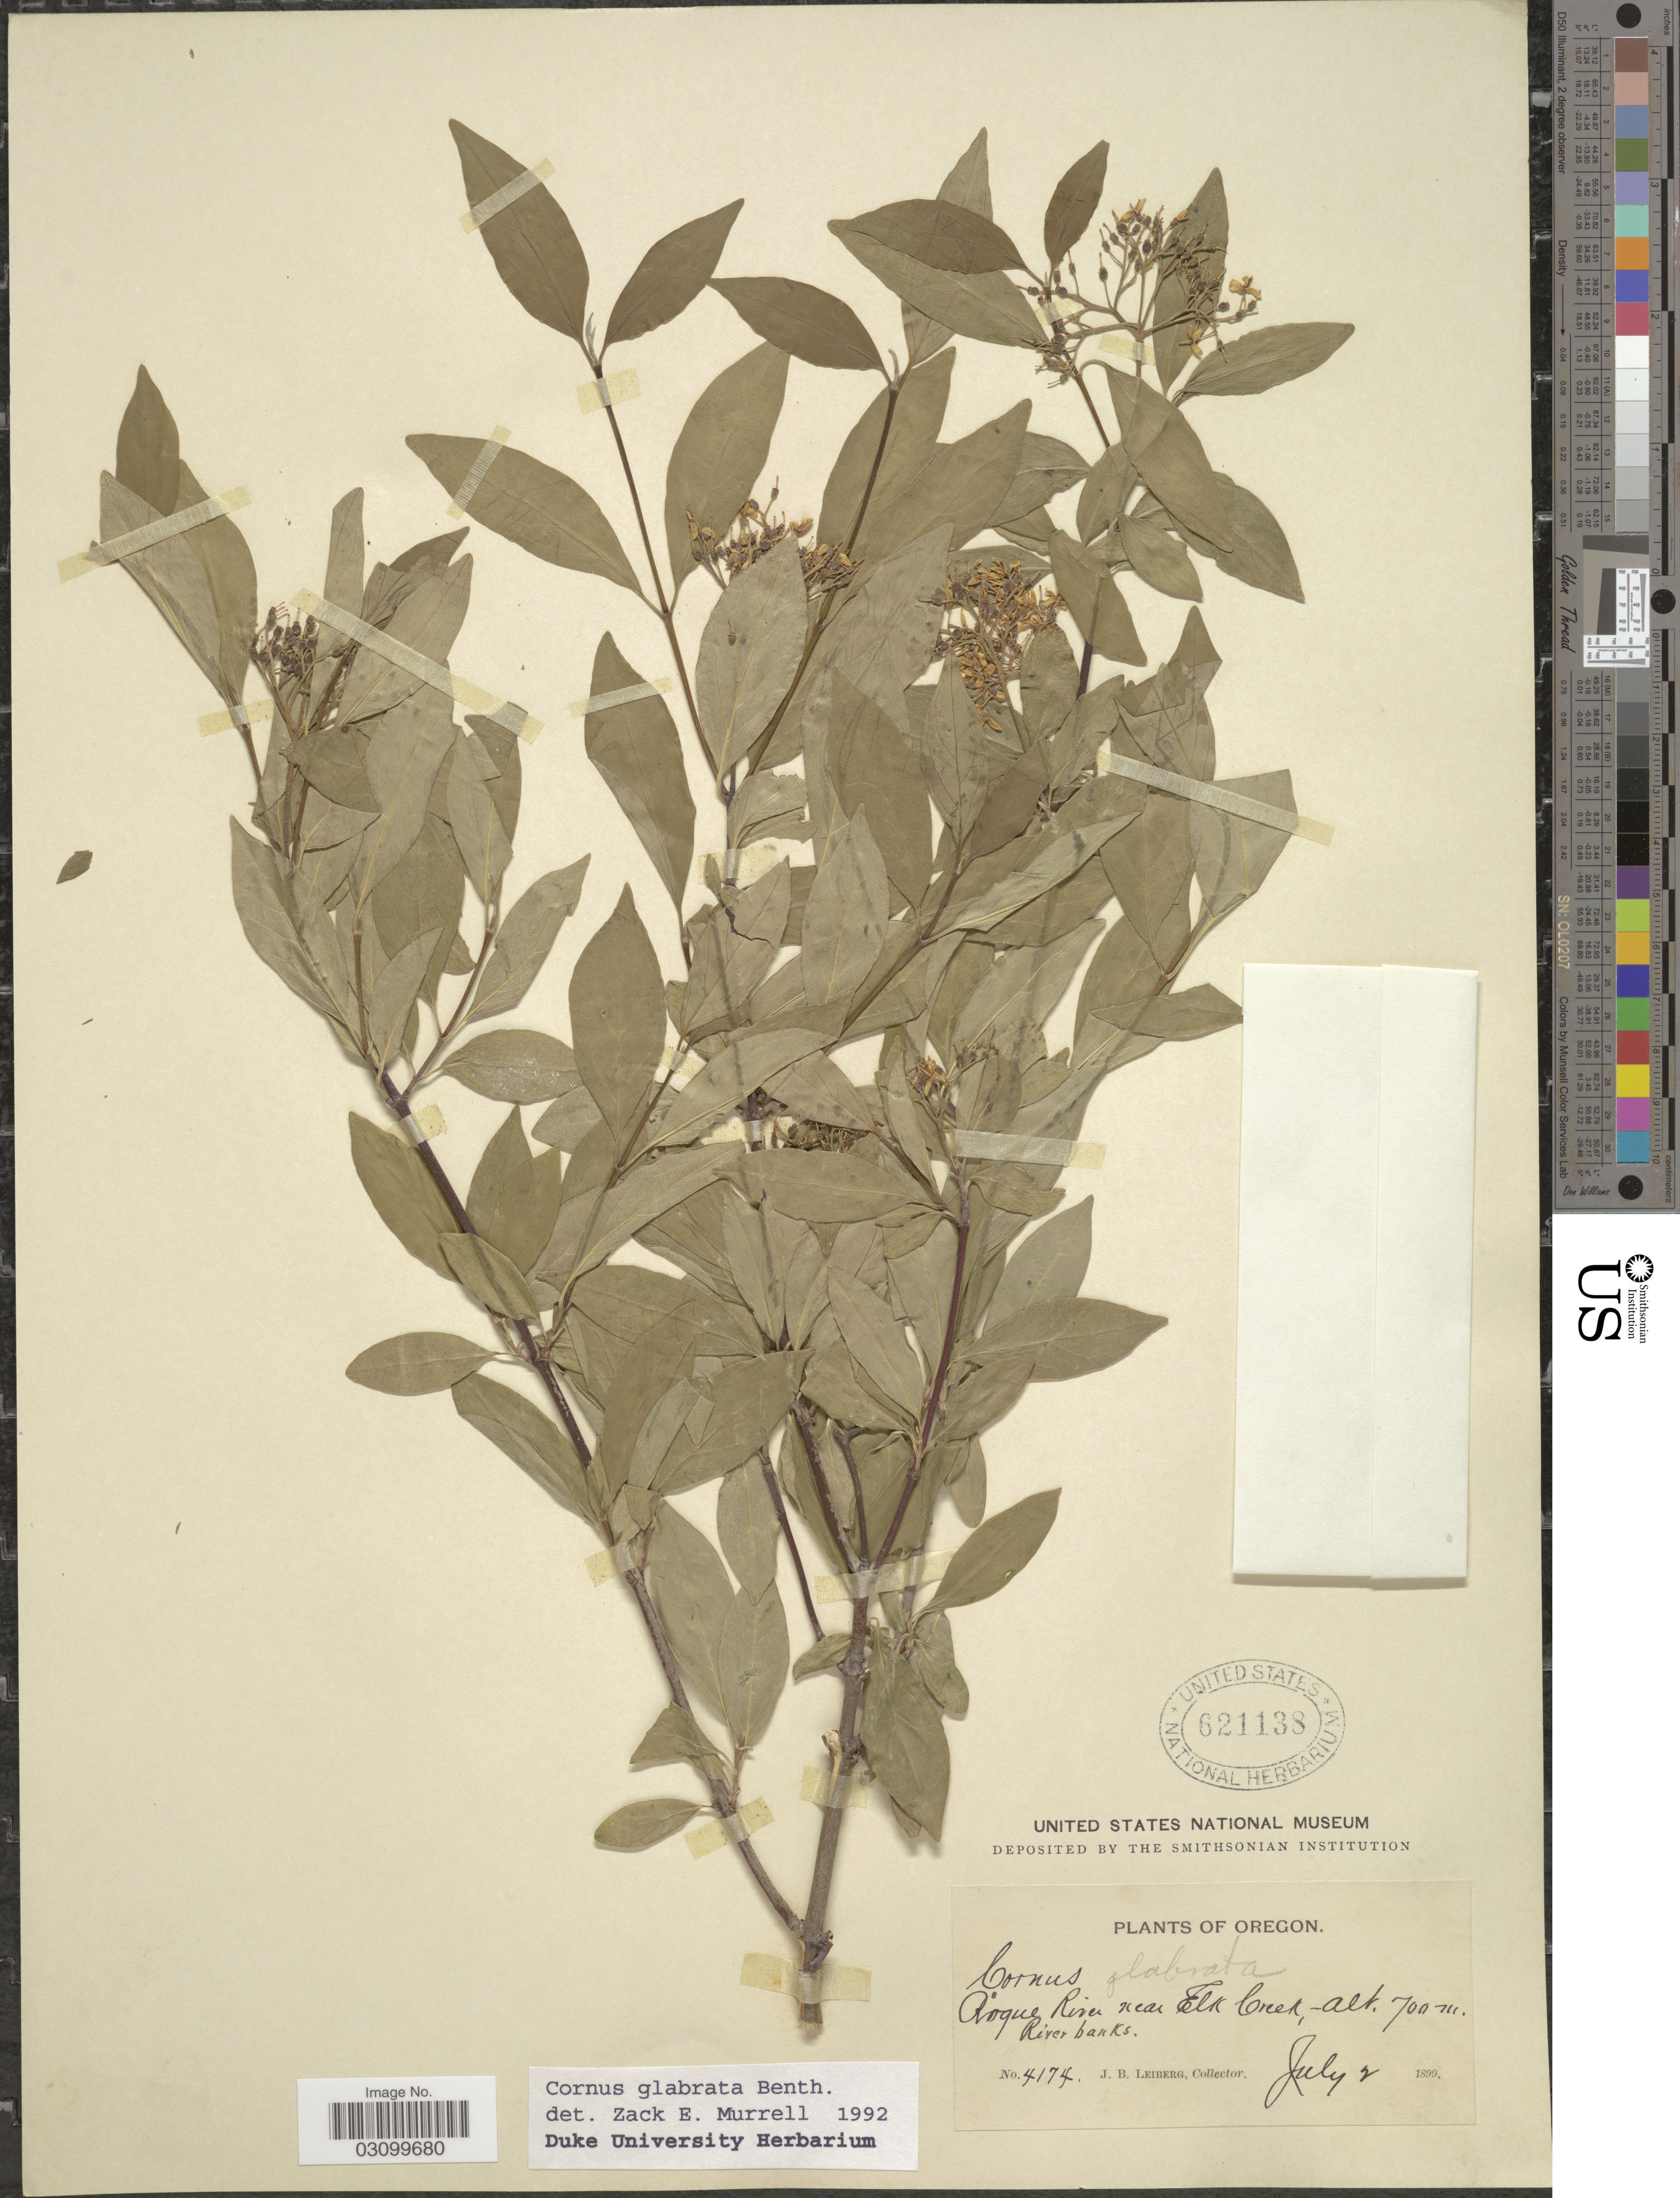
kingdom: Plantae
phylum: Tracheophyta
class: Magnoliopsida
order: Cornales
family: Cornaceae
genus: Cornus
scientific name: Cornus glabrata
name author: Benth.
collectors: J. B. Leiberg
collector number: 4174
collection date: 1899-07-02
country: United States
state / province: Oregon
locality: Roque River near Elk Creek.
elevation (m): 700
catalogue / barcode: US 621138